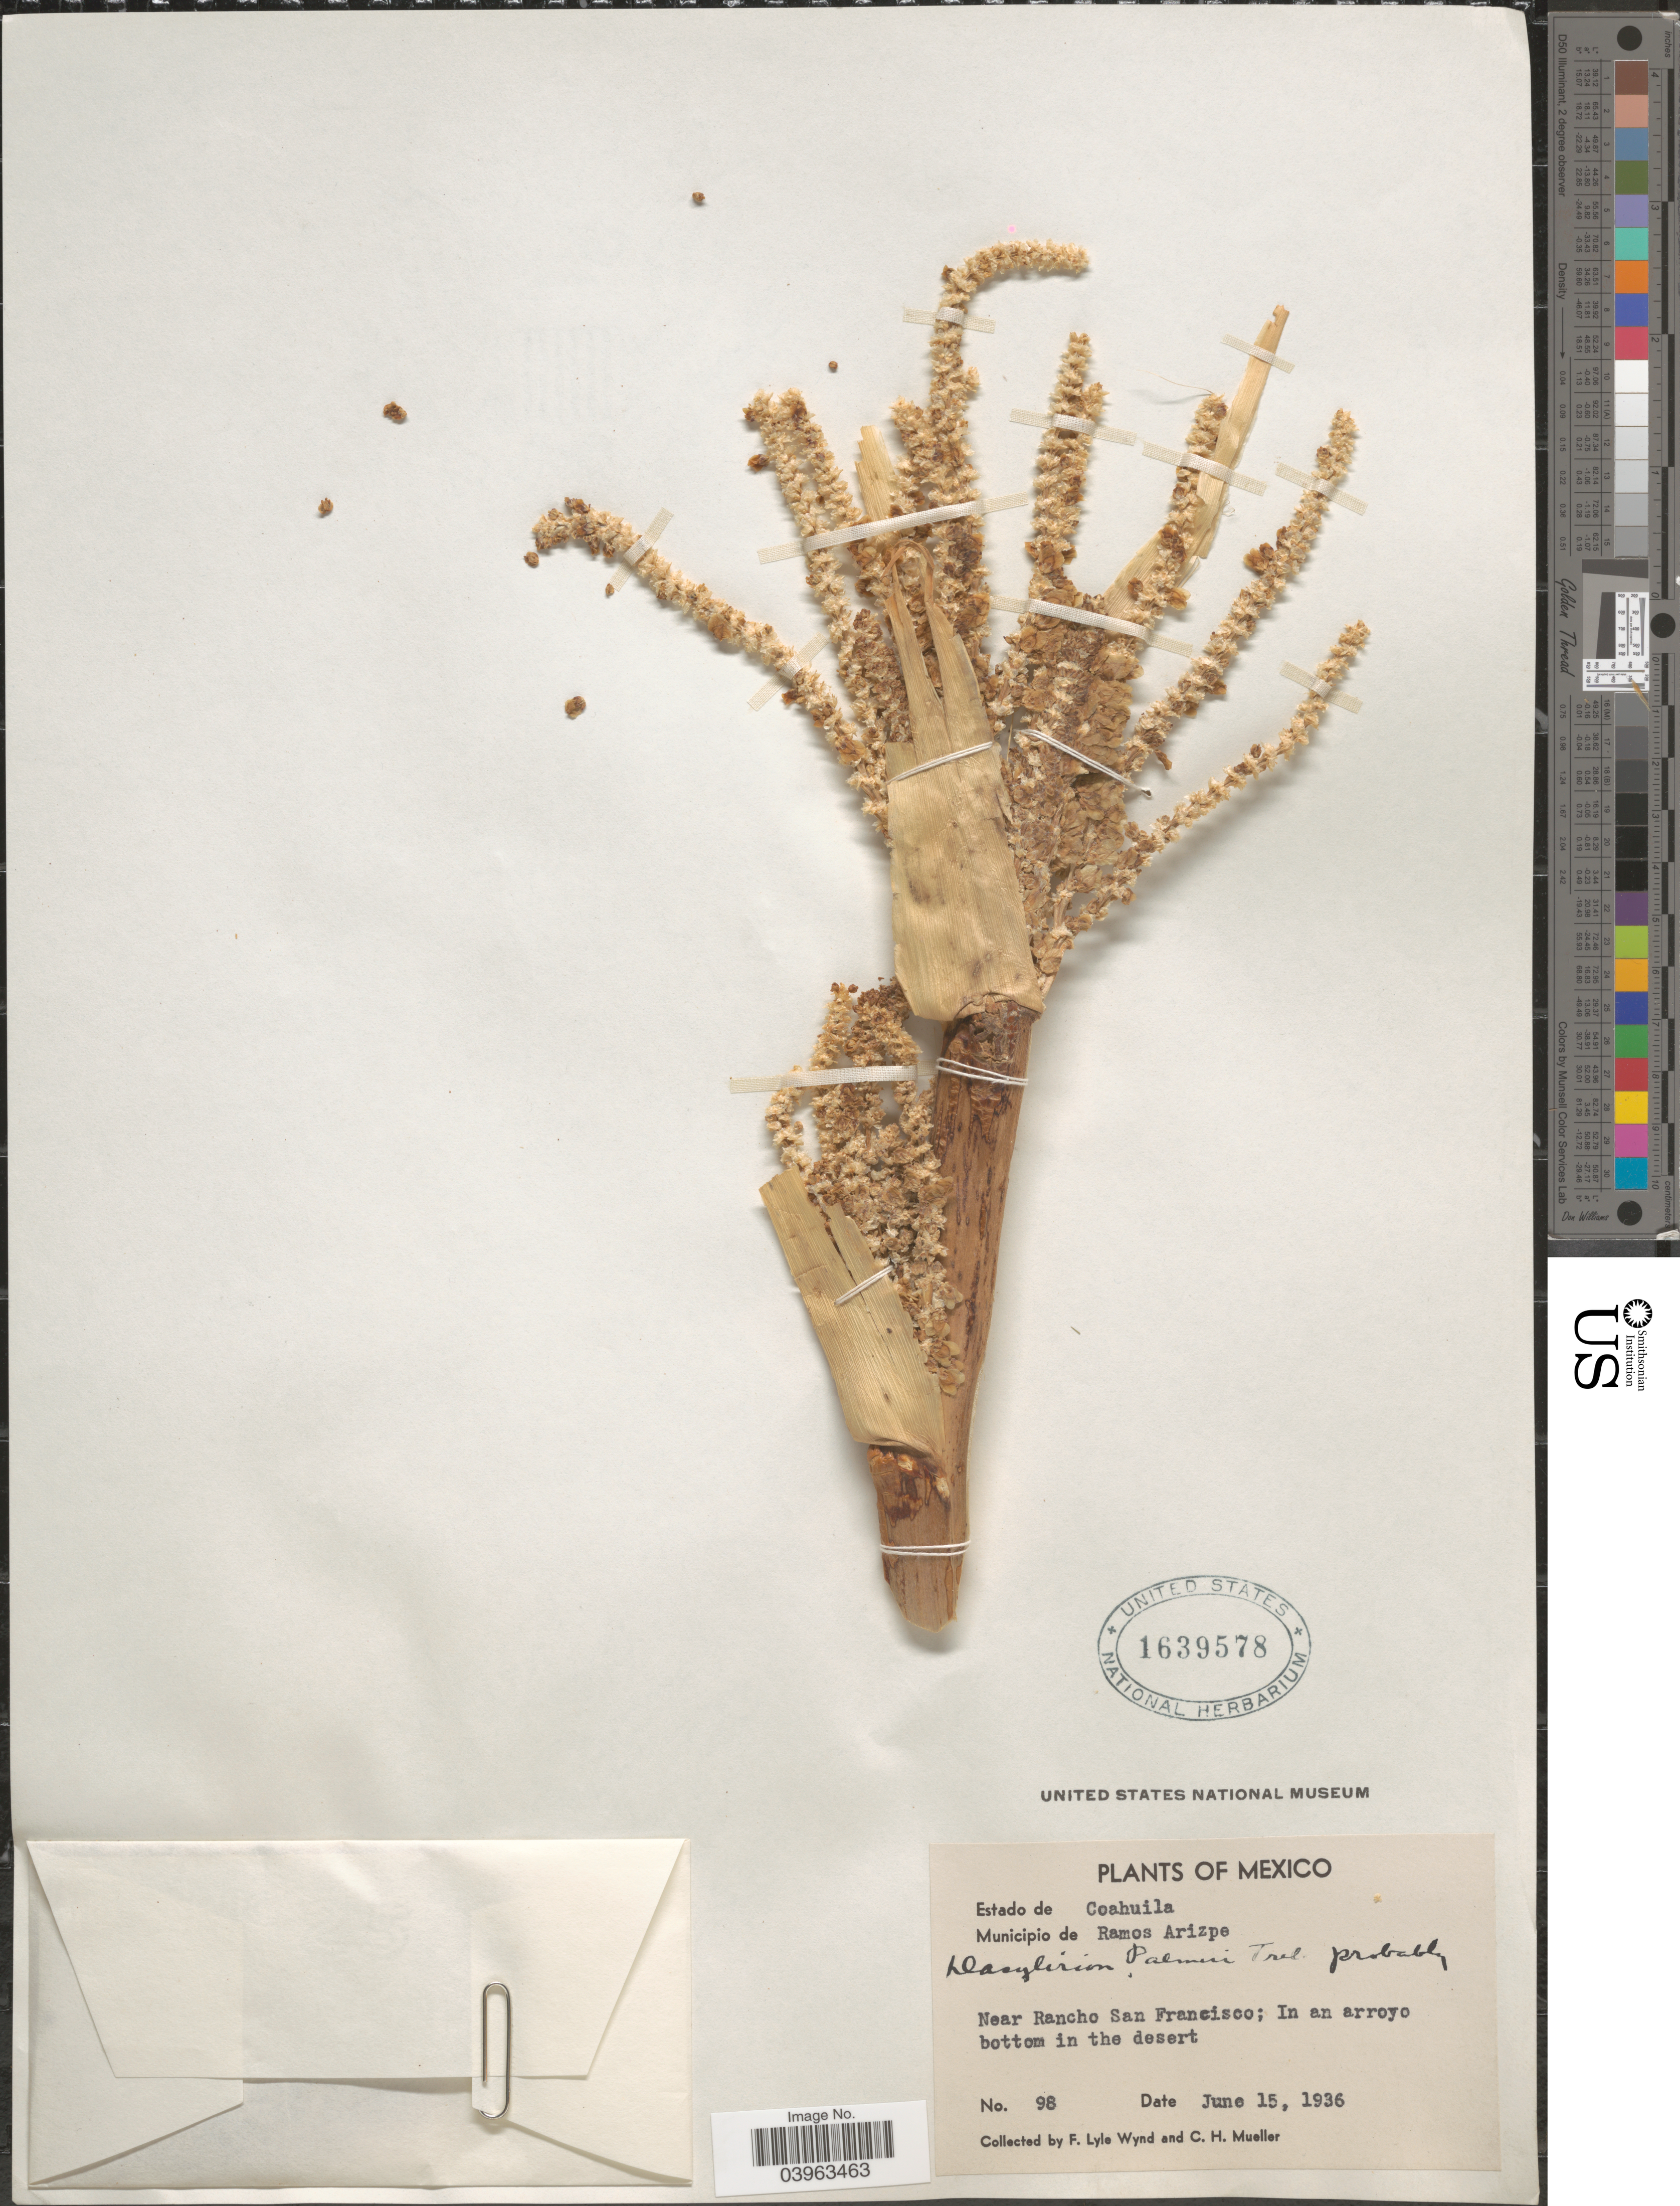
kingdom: Plantae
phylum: Tracheophyta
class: Liliopsida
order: Asparagales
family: Asparagaceae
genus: Dasylirion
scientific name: Dasylirion palmeri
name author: Trel.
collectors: F. L. Wynd & C. H. Mueller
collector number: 98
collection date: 1936-06-15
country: Mexico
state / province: Coahuila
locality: Municipio de Ramos Arizpe. Near Rancho San Francisco; In an arroyo bottom in the desert.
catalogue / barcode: US 1639578